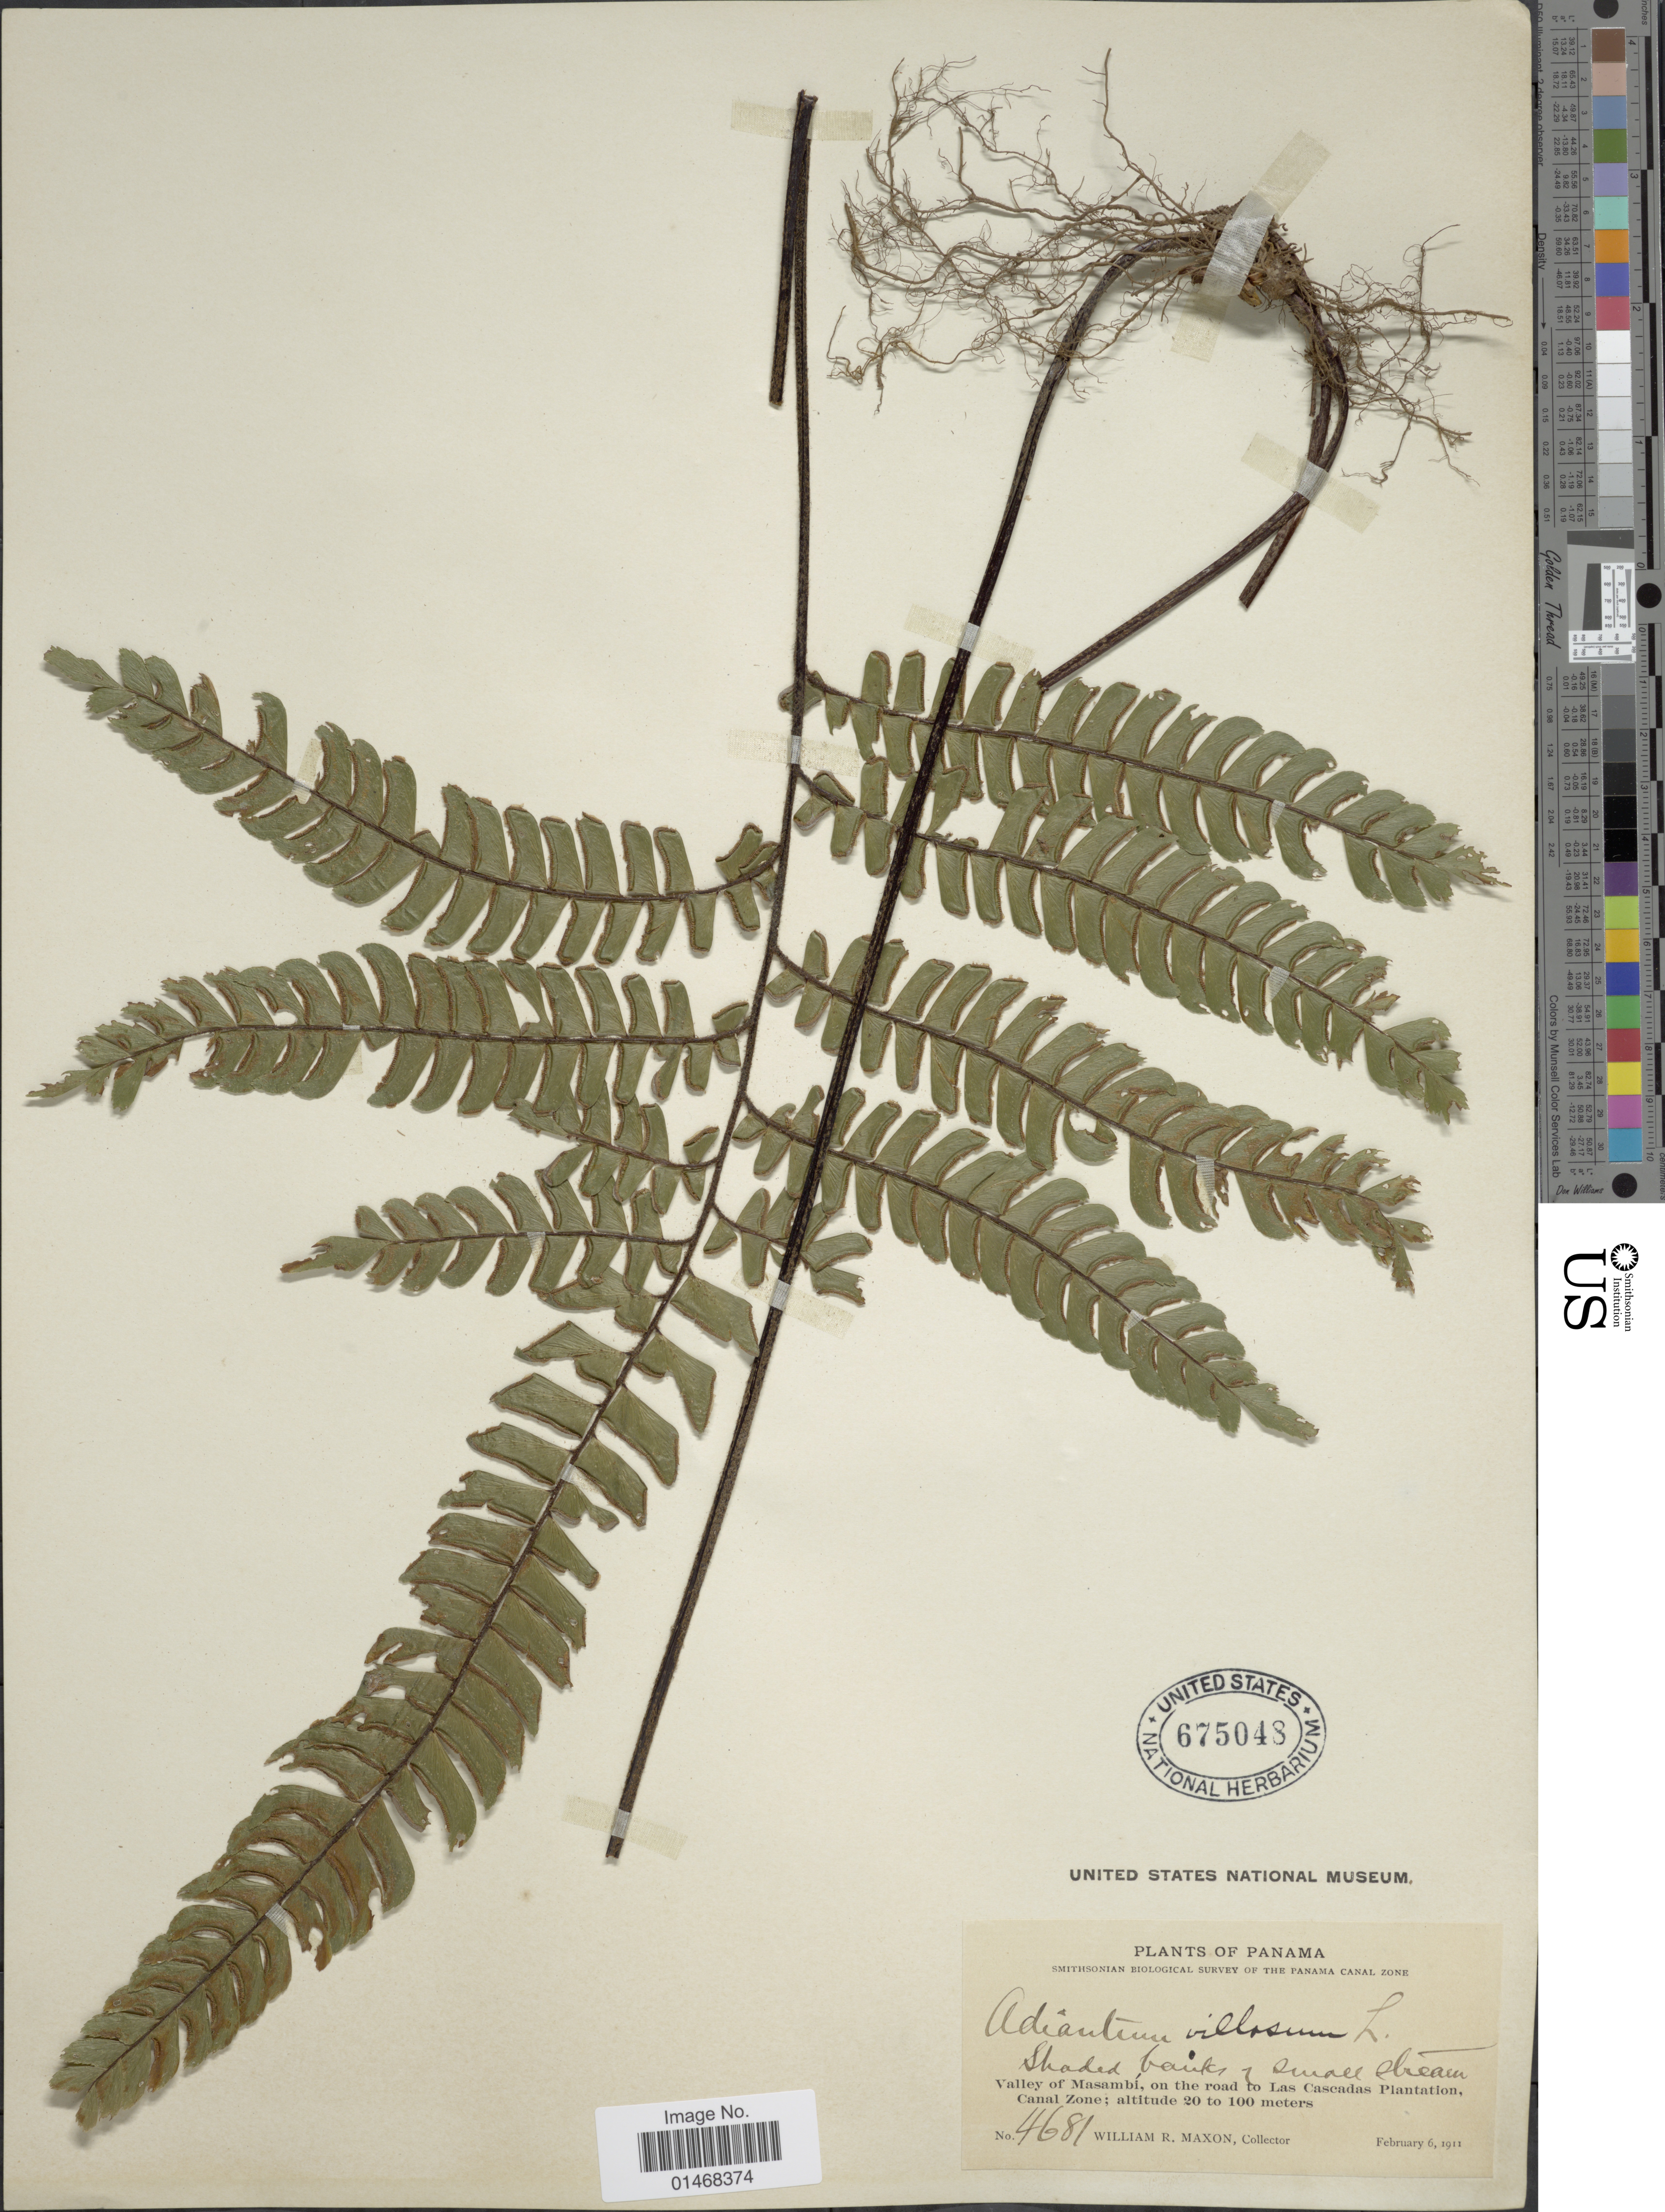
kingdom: Plantae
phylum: Tracheophyta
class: Polypodiopsida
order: Polypodiales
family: Pteridaceae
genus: Adiantum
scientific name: Adiantum villosum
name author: L.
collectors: W. R. Maxon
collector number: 4681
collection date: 1911-02-06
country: Panama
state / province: Colón / Panamá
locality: Valley of Masambí, on the road to Las Cascadas Plantation, Canal Zone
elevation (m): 20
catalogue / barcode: US 675048